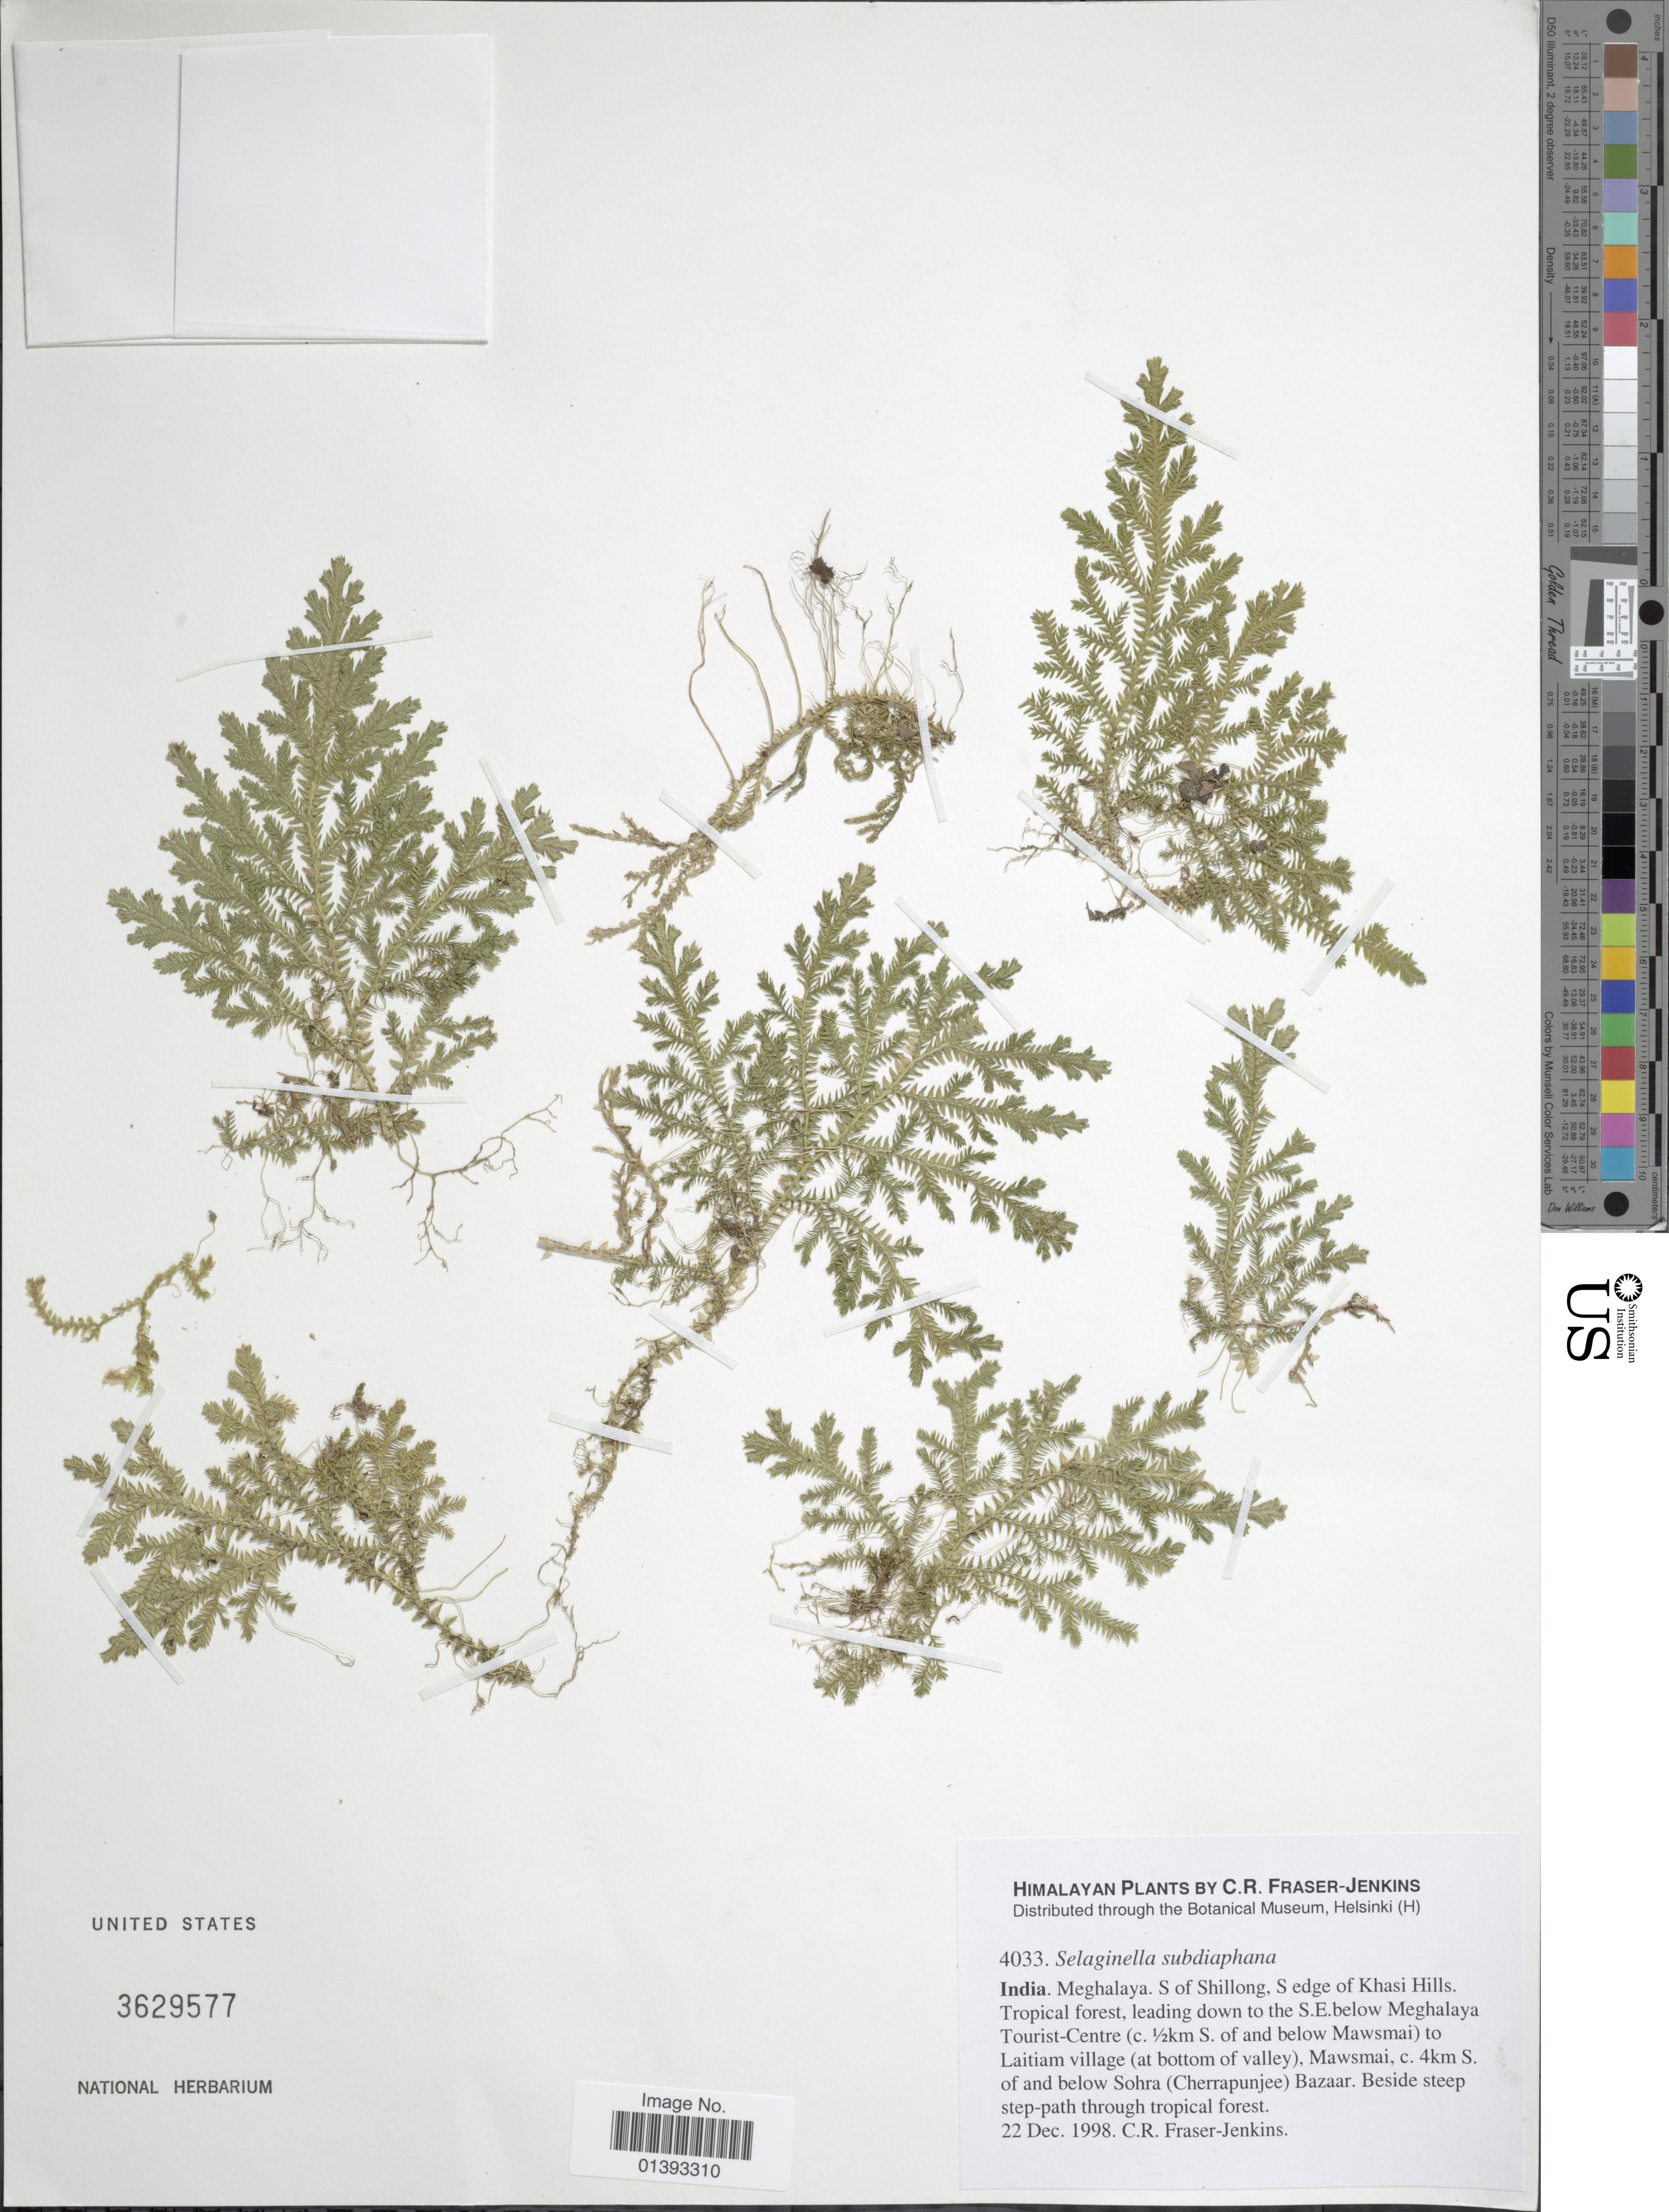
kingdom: Plantae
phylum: Tracheophyta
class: Lycopodiopsida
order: Selaginellales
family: Selaginellaceae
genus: Selaginella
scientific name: Selaginella subdiaphana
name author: (Wall. ex Hook. & Grev.) Spring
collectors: C. R. Fraser-Jenkins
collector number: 4033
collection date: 1998-12-22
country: India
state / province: Meghalaya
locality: S. of Shillong, S edge of Khasi Hills, tropical forest, leading down to the S.E. below Meghalaya Tourist-Centre(c. 1/2 km S of and below Mawsmai) to Laitiam village(at bottom of valley), Mawsmai, c. 4km S of and below Sohra(Cherrapunjee) Bazaar, beside steep step-path through tropical forest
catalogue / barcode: US 3629577